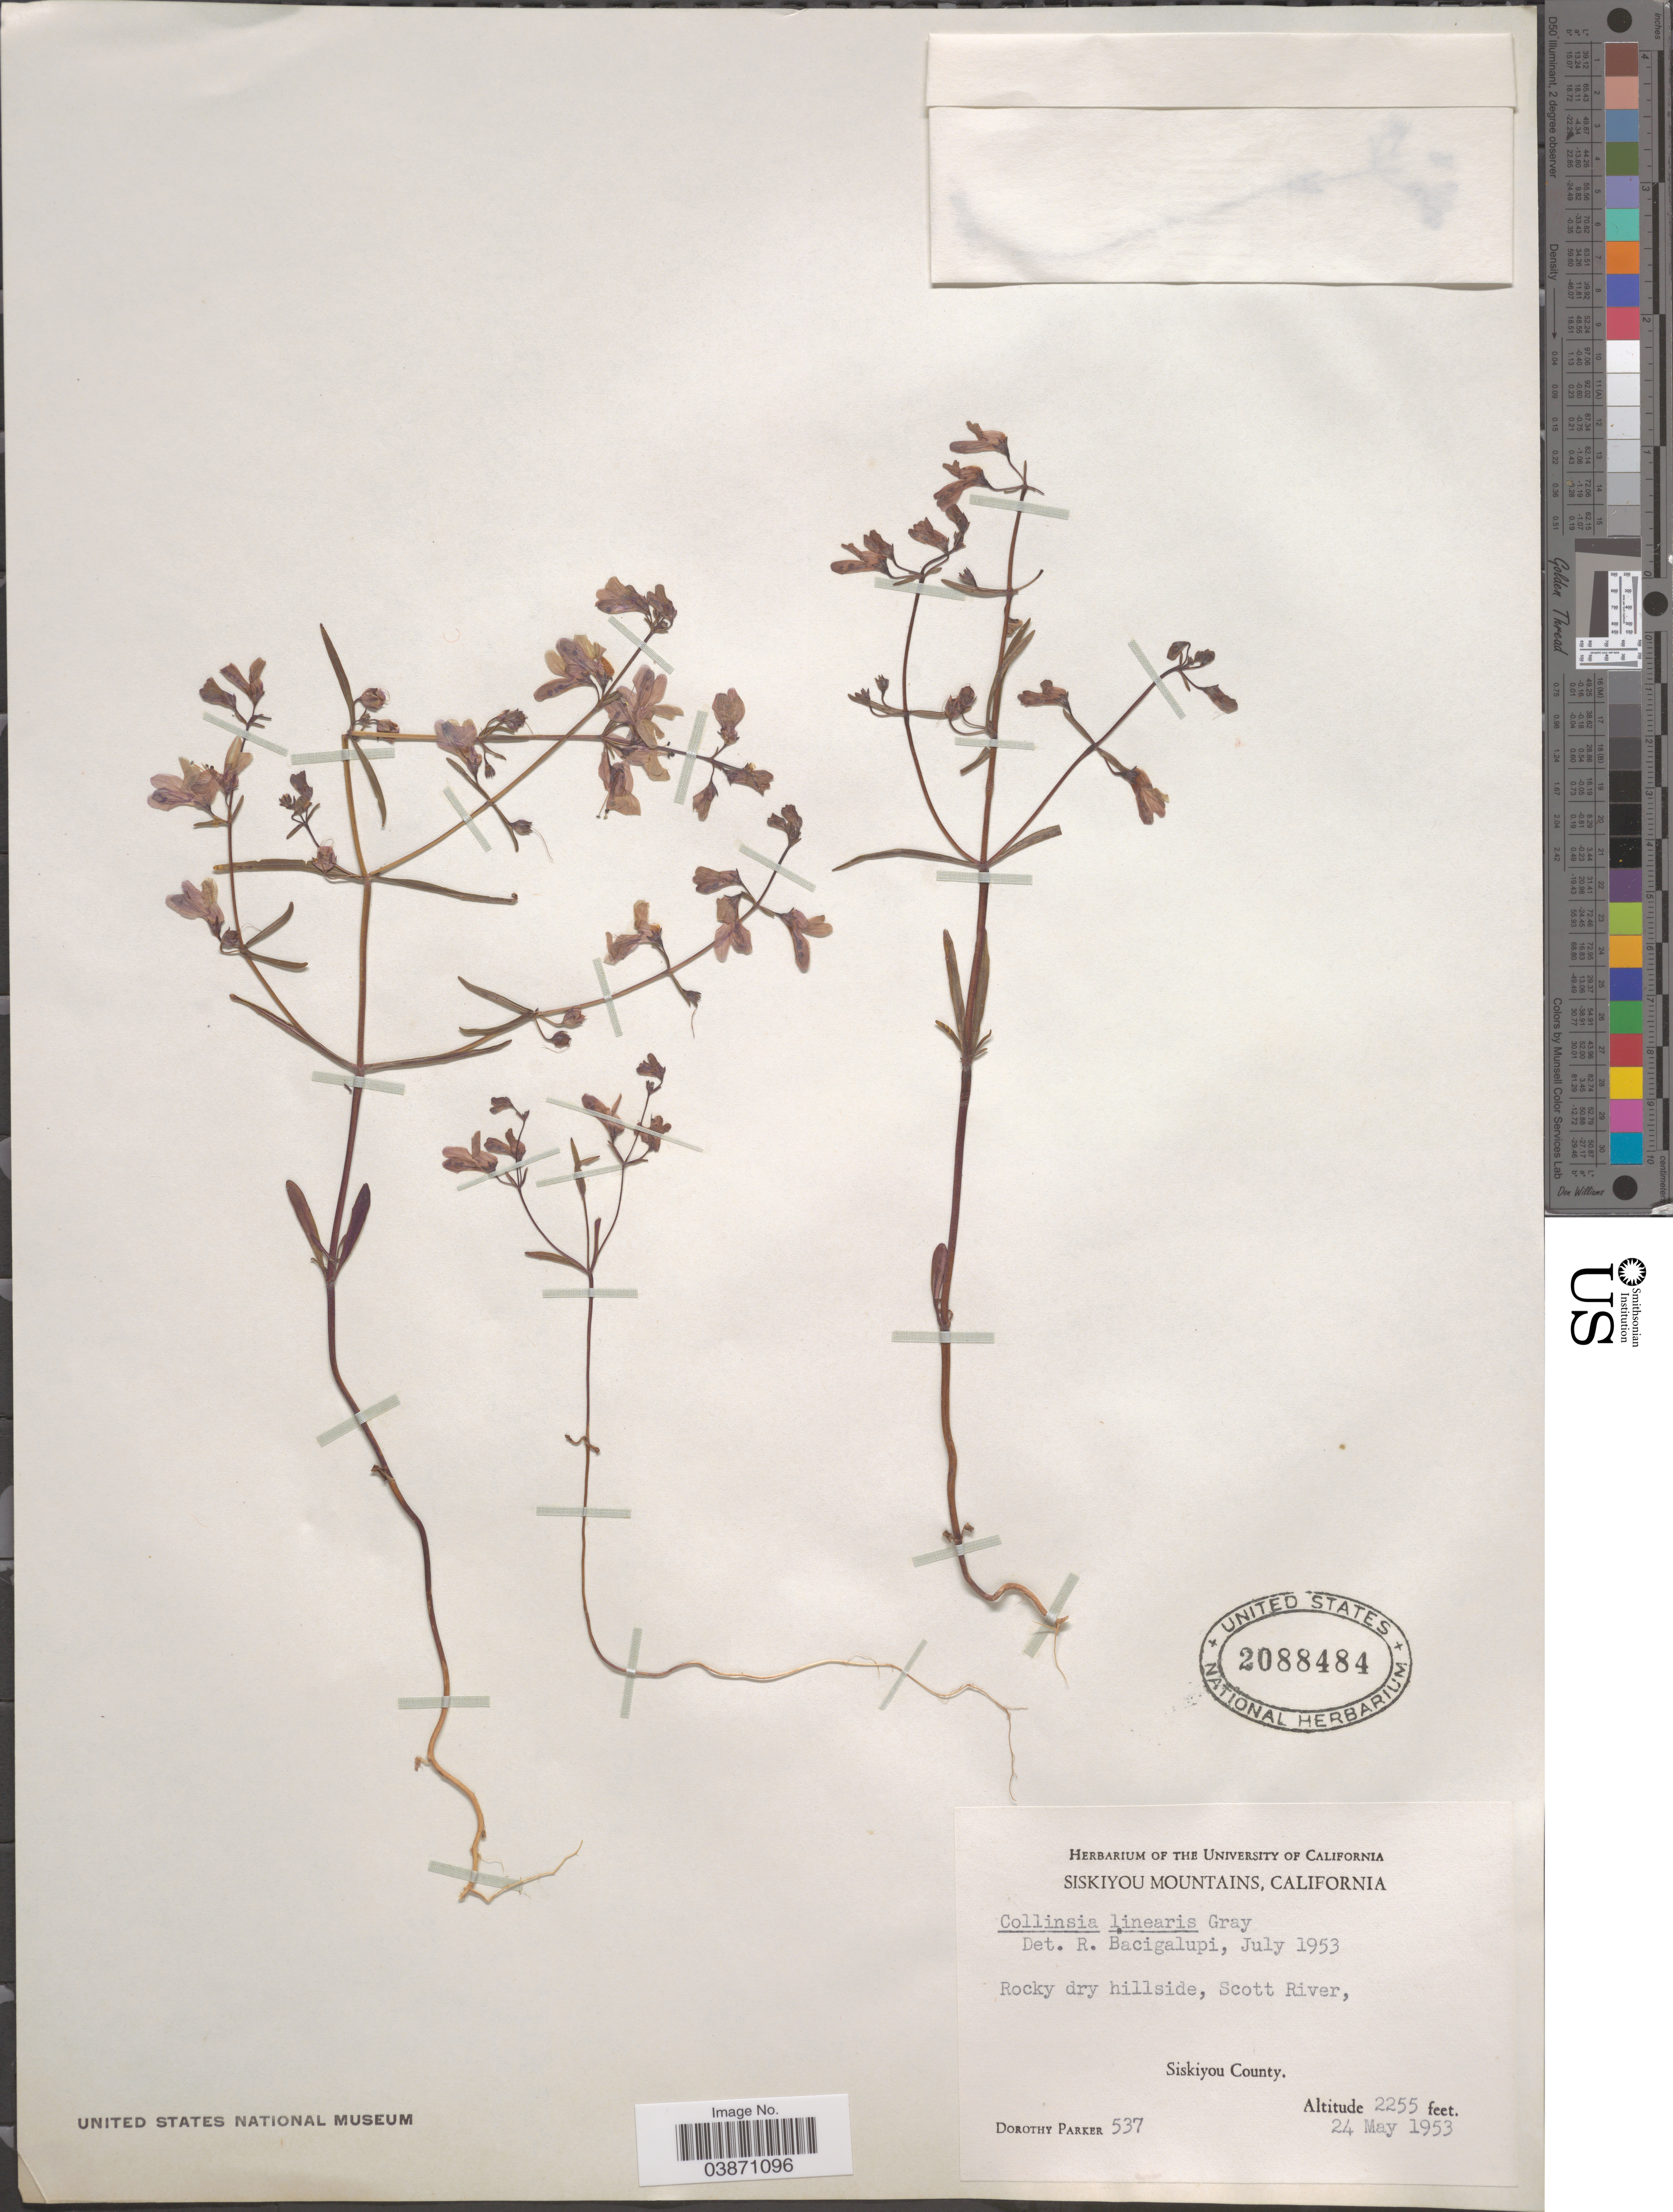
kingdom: Plantae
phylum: Tracheophyta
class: Magnoliopsida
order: Lamiales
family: Plantaginaceae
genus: Collinsia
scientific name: Collinsia linearis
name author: A. Gray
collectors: D. Parker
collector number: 537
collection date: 1953-05-24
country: United States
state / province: California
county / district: Siskiyou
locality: Siskiyou Mountains. Scott River, Siskiyou County.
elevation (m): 687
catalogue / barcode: US 2088484